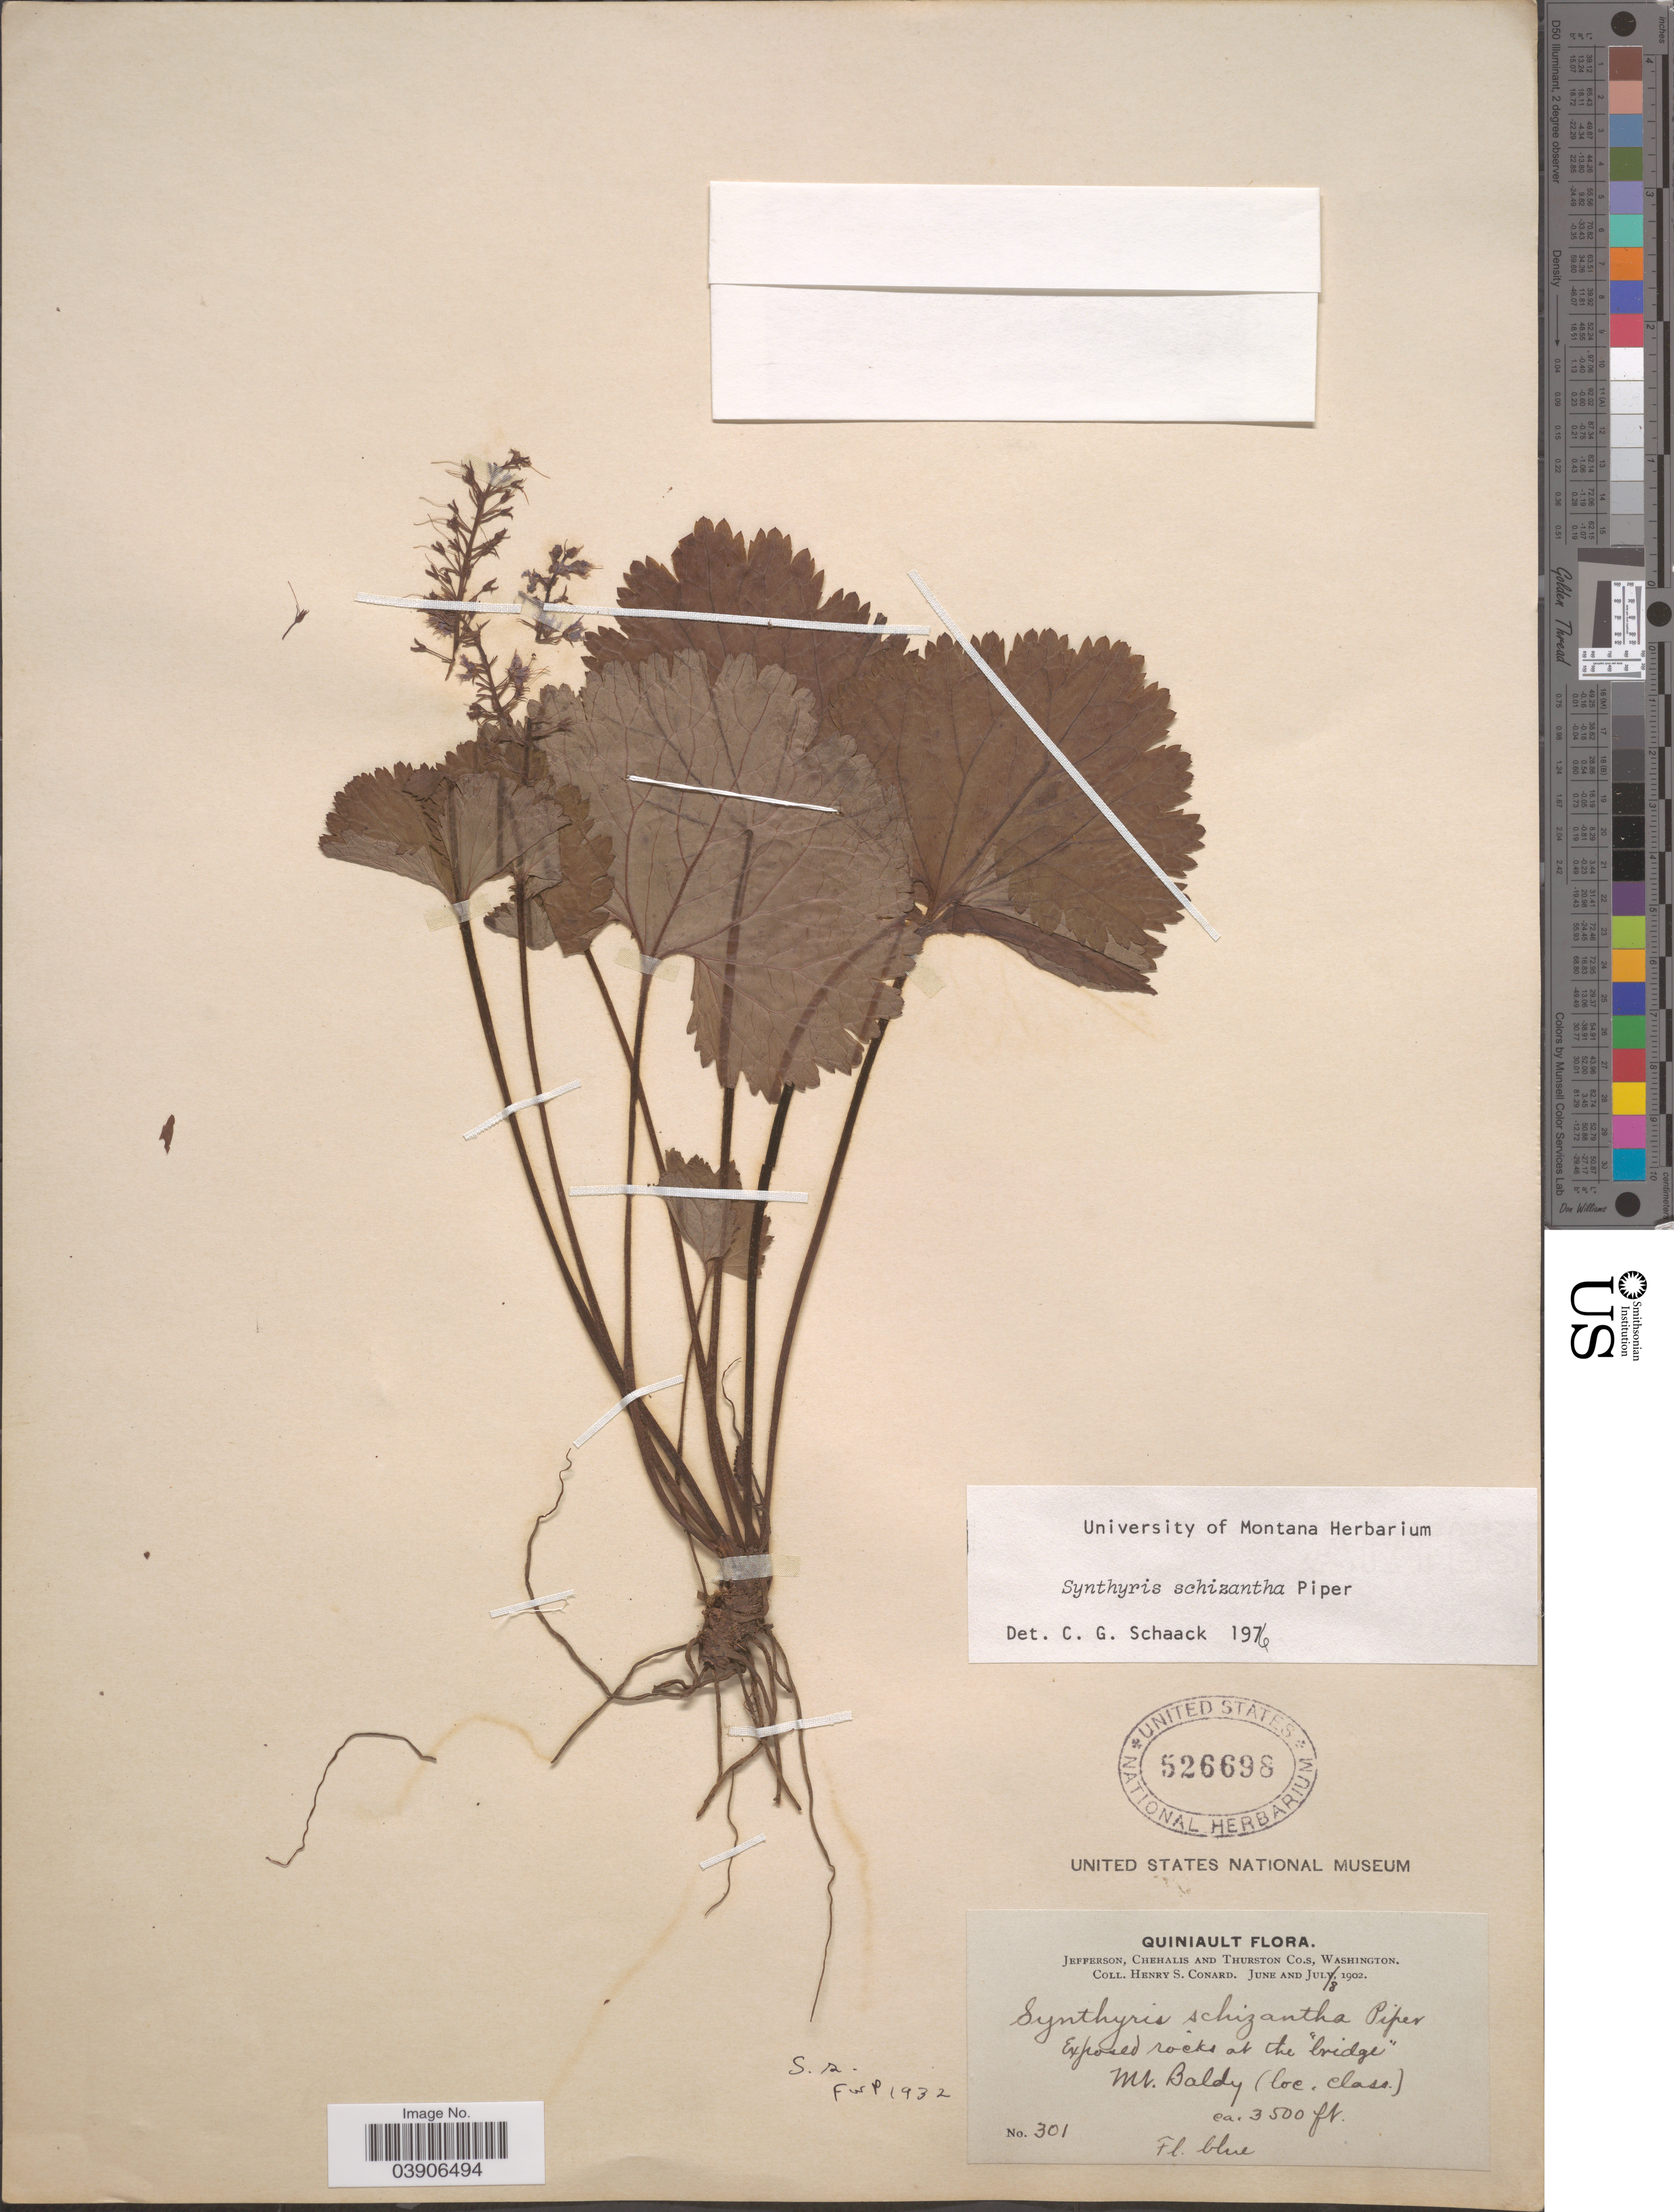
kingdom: Plantae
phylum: Tracheophyta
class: Magnoliopsida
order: Lamiales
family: Plantaginaceae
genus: Synthyris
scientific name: Synthyris schizantha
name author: Piper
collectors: H. S. Conard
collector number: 301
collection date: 1902-07-08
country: United States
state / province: Washington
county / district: Thurston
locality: Quiniault [unsure placement]. Jefferson, Chehalis and Thurston Co.s. Mt. Baldy.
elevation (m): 1067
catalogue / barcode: US 526698